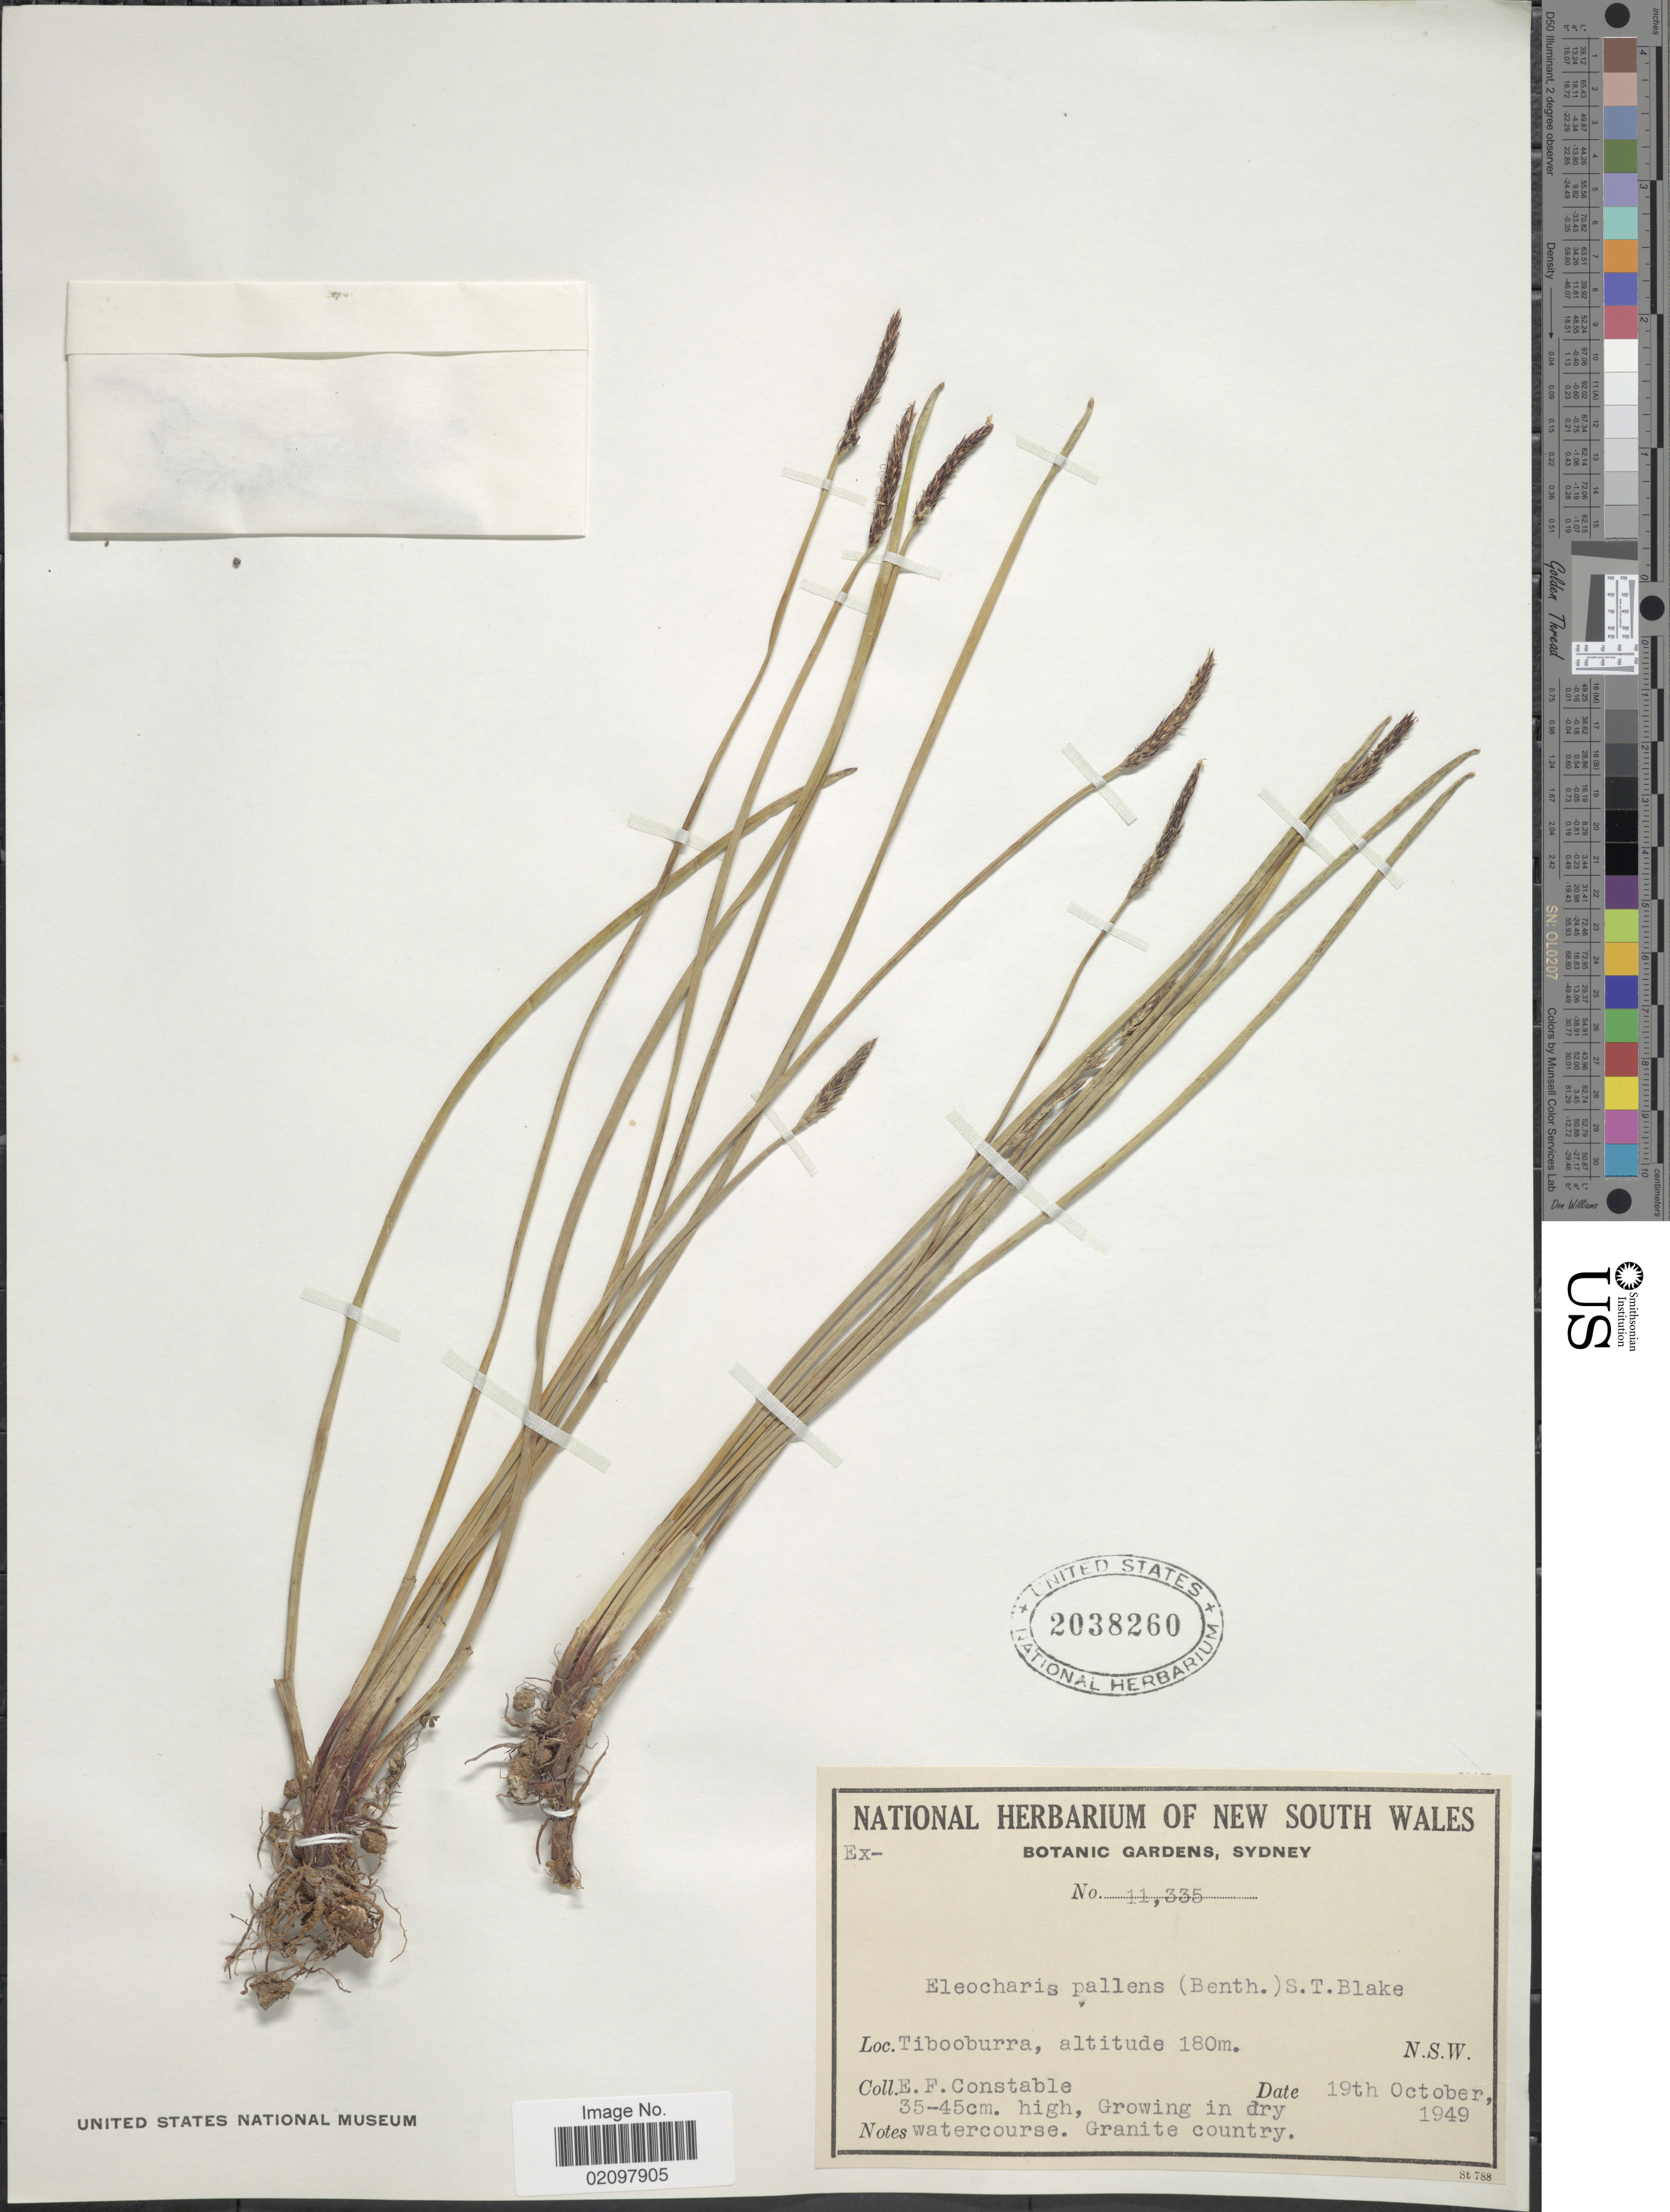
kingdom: Plantae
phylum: Tracheophyta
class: Liliopsida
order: Poales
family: Cyperaceae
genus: Eleocharis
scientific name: Eleocharis pallens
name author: S.T. Blake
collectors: E. F. Constable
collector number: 11335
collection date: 1949-10-19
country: Australia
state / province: New South Wales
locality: Tibooburra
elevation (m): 180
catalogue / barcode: US 2038260